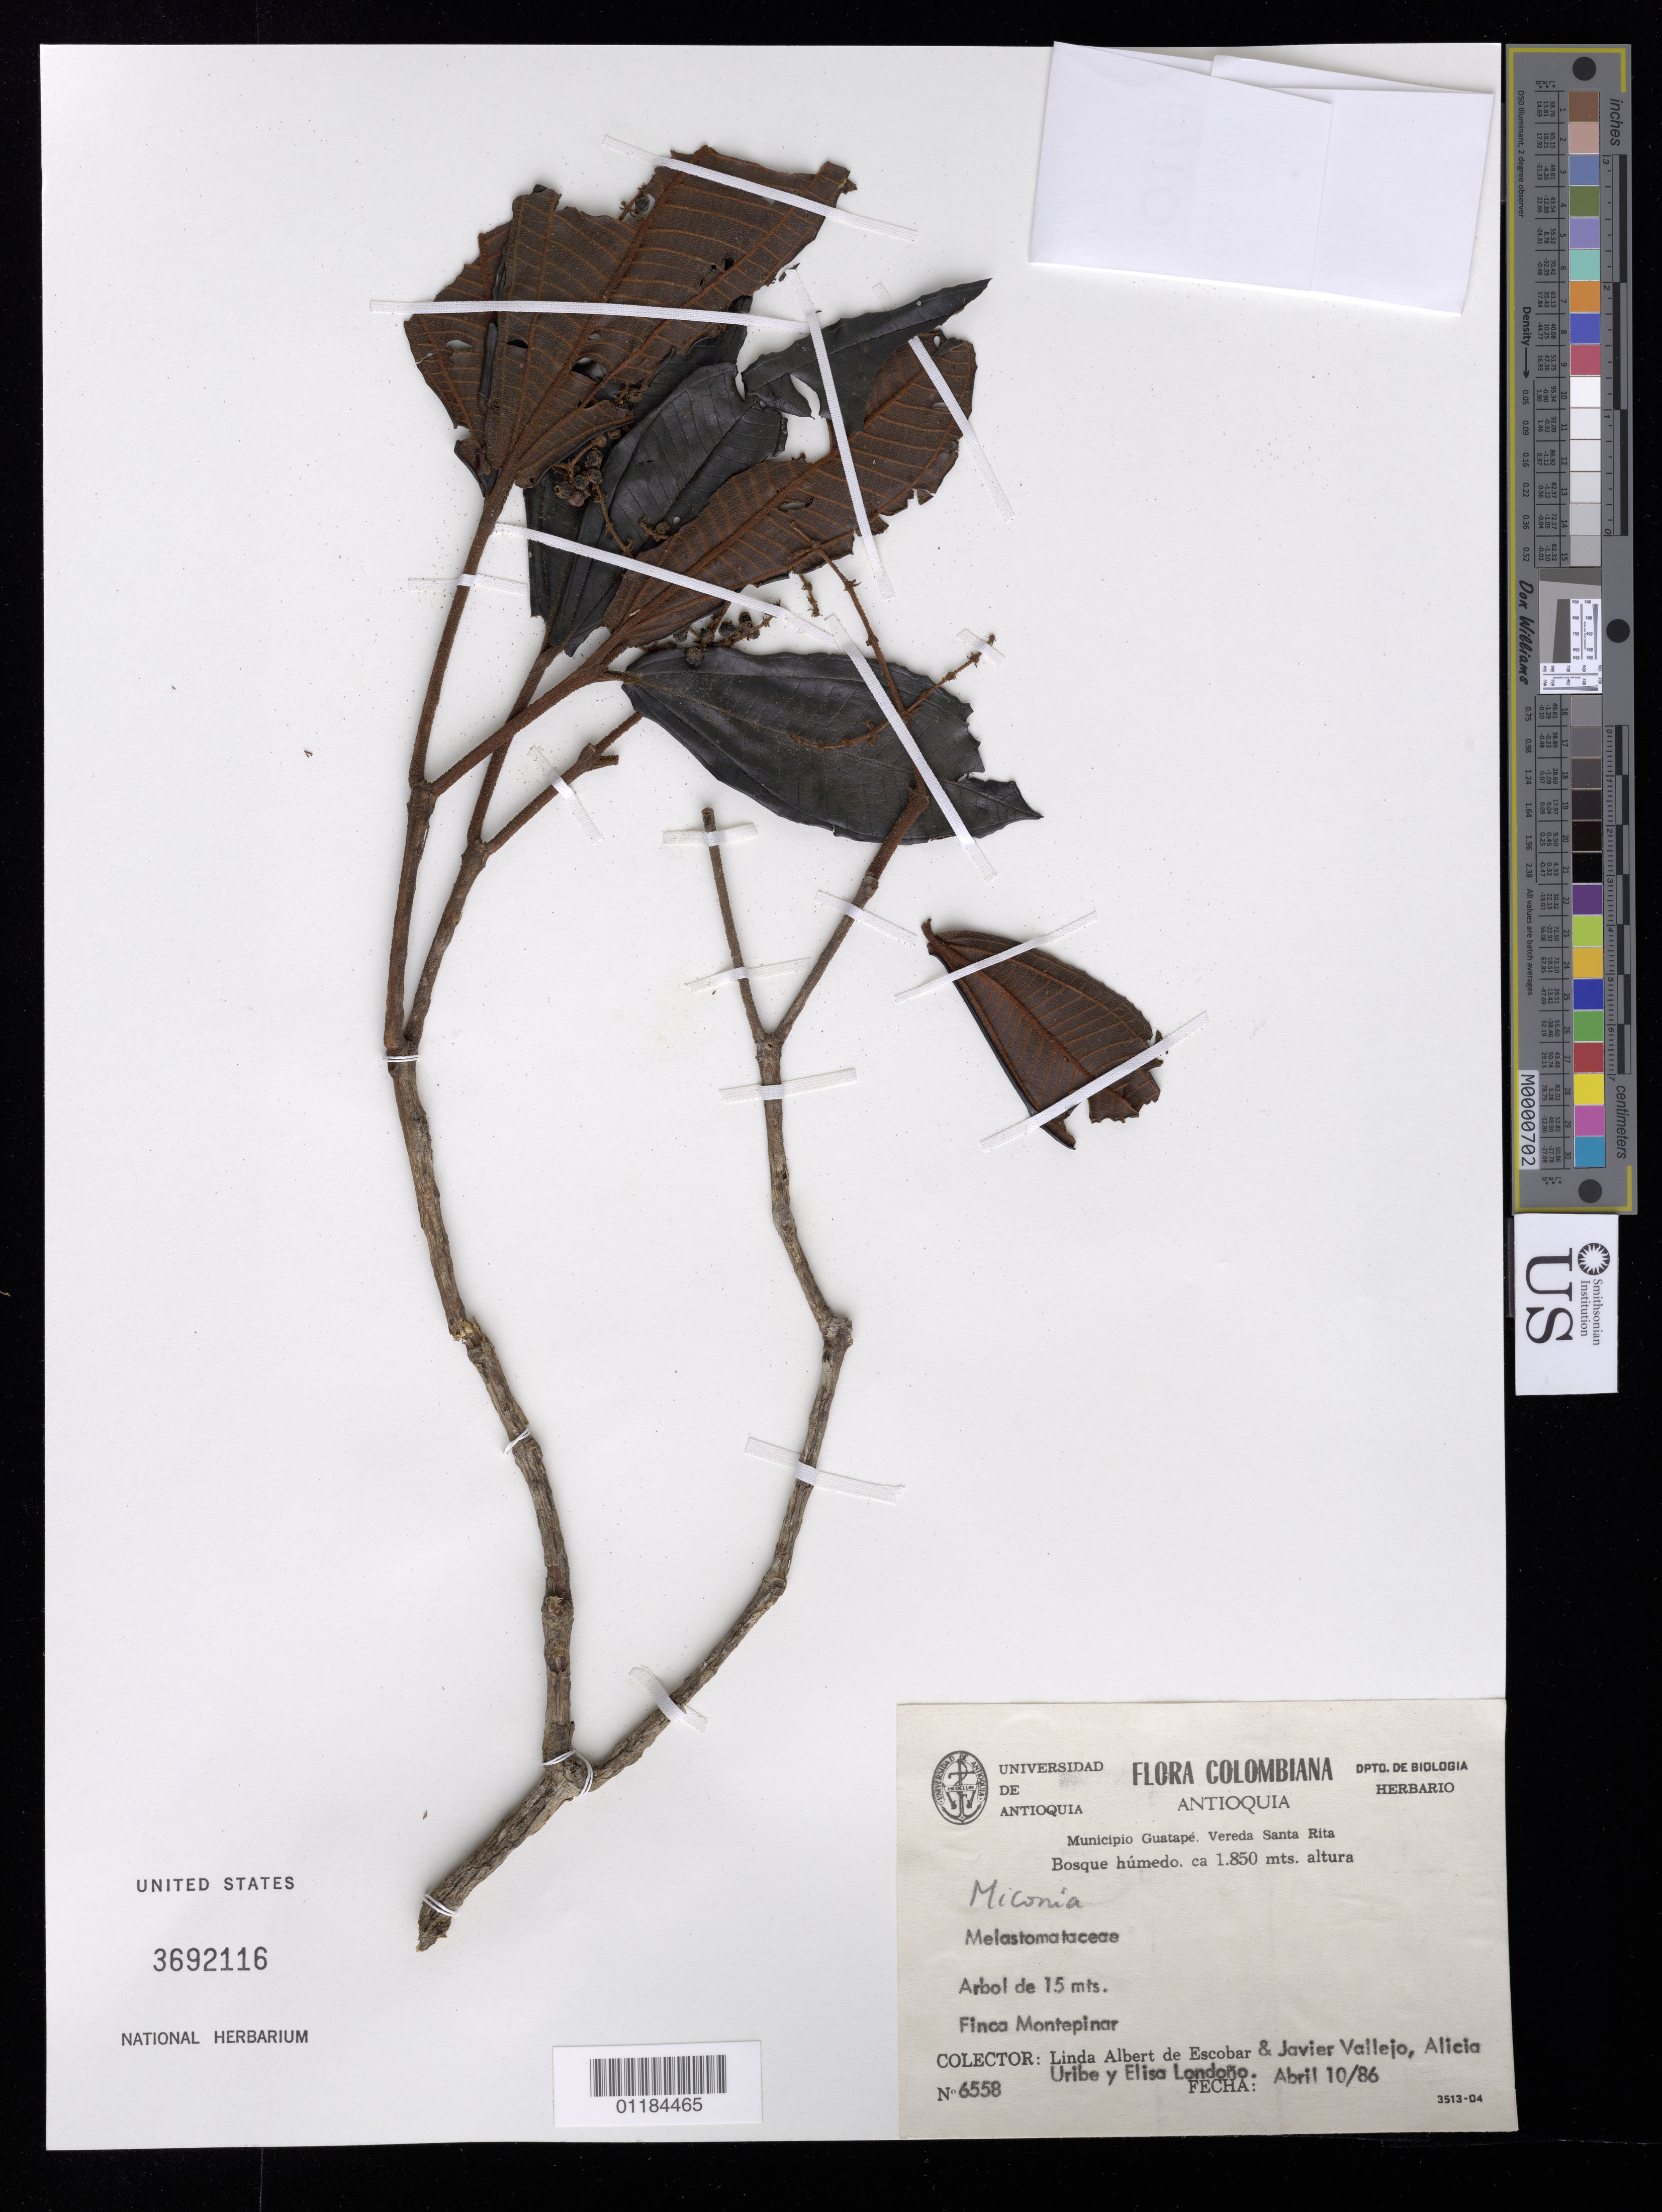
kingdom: Plantae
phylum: Tracheophyta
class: Magnoliopsida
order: Myrtales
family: Melastomataceae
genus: Miconia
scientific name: Miconia sp.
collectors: L. K. de Escobar, J. Vallejo, A. Uribe & E. Londono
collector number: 6558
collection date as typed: Abril 10/86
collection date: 1986-04-10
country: Colombia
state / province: Antioquia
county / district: Guatape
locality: Vereda Santa Rita, Finca Montepinar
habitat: bosque humedo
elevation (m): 1850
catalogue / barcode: US 3692116